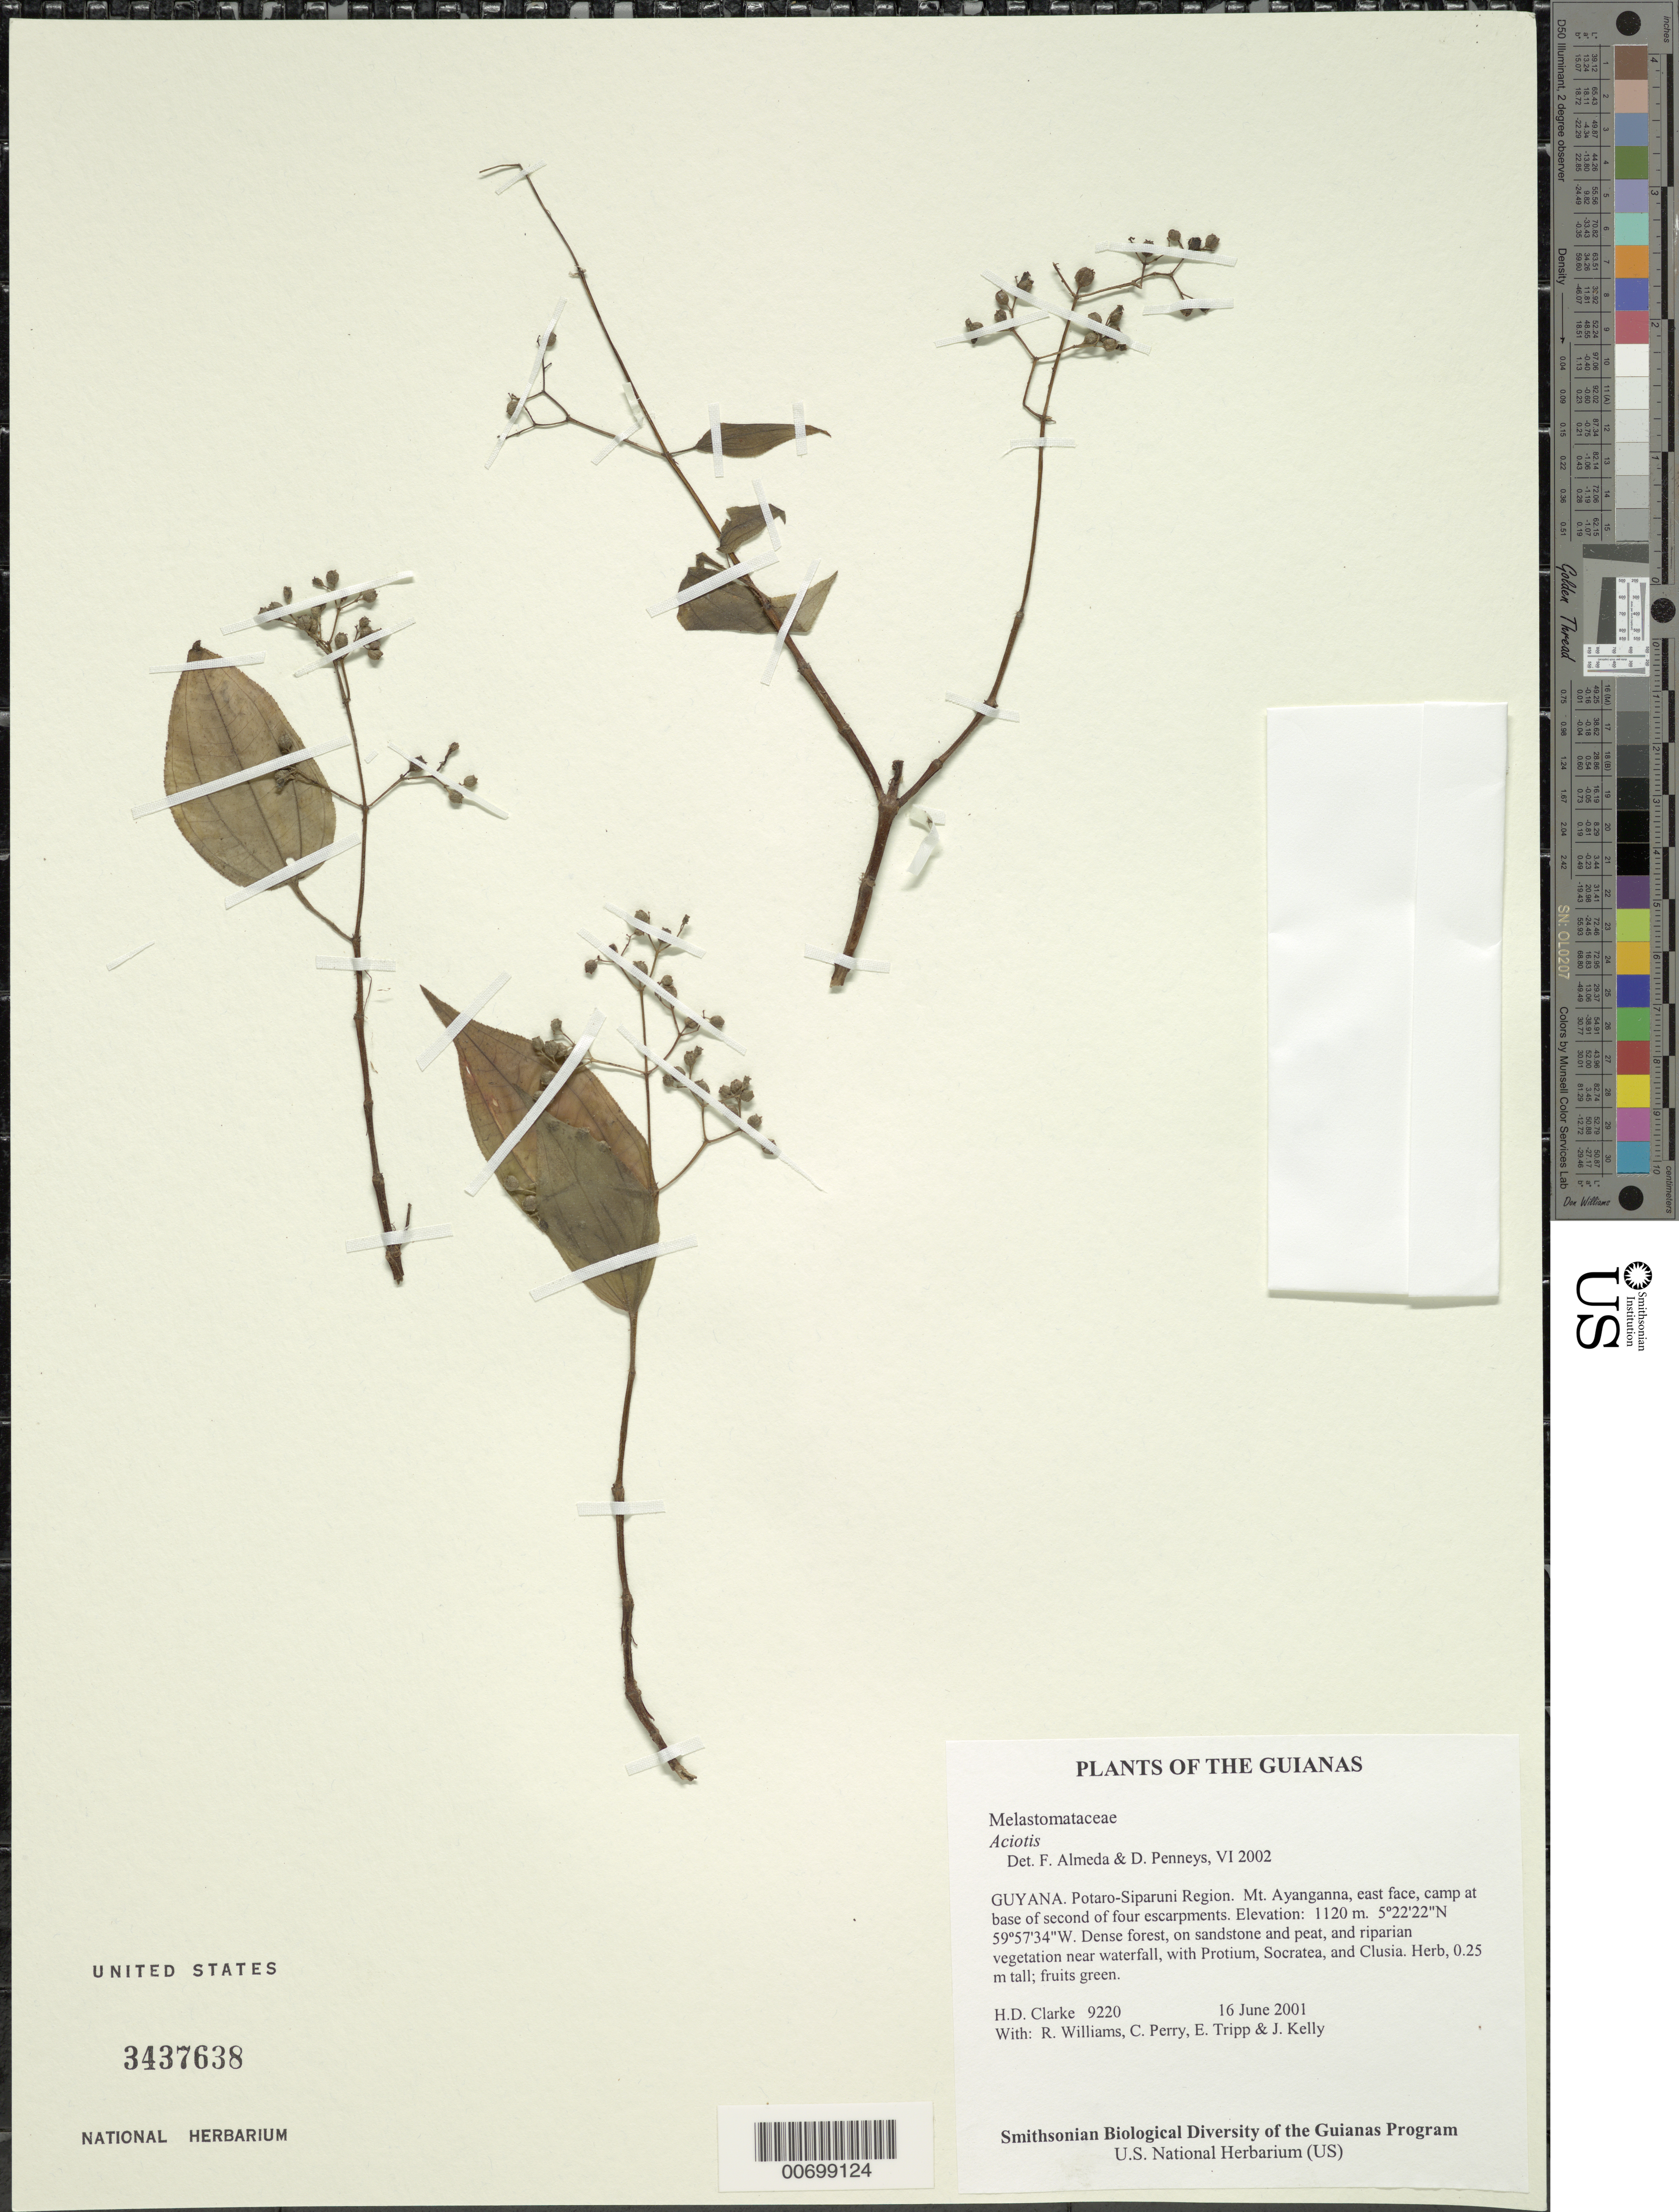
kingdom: Plantae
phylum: Tracheophyta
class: Magnoliopsida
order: Myrtales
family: Melastomataceae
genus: Aciotis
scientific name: Aciotis indecora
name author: (Bonpl.) Triana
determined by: Nunes da Silva, Diego, (RB), Jardim Botanico do Rio de Janeiro - Herbario (BRAZIL)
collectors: H. D. Clarke, R. Williams, C. Perry, E. Tripp & J. Kelly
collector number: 9220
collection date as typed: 16 June 2001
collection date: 2001-06-16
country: Guyana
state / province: Potaro-Siparuni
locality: Mt. Ayanganna, east face, camp at base of second of four escarpments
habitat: Dense forest, on sandstone and peat, and riparian vegetation near waterfall, with Protium, Socratea, and Clusia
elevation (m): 1120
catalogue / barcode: US 3437638